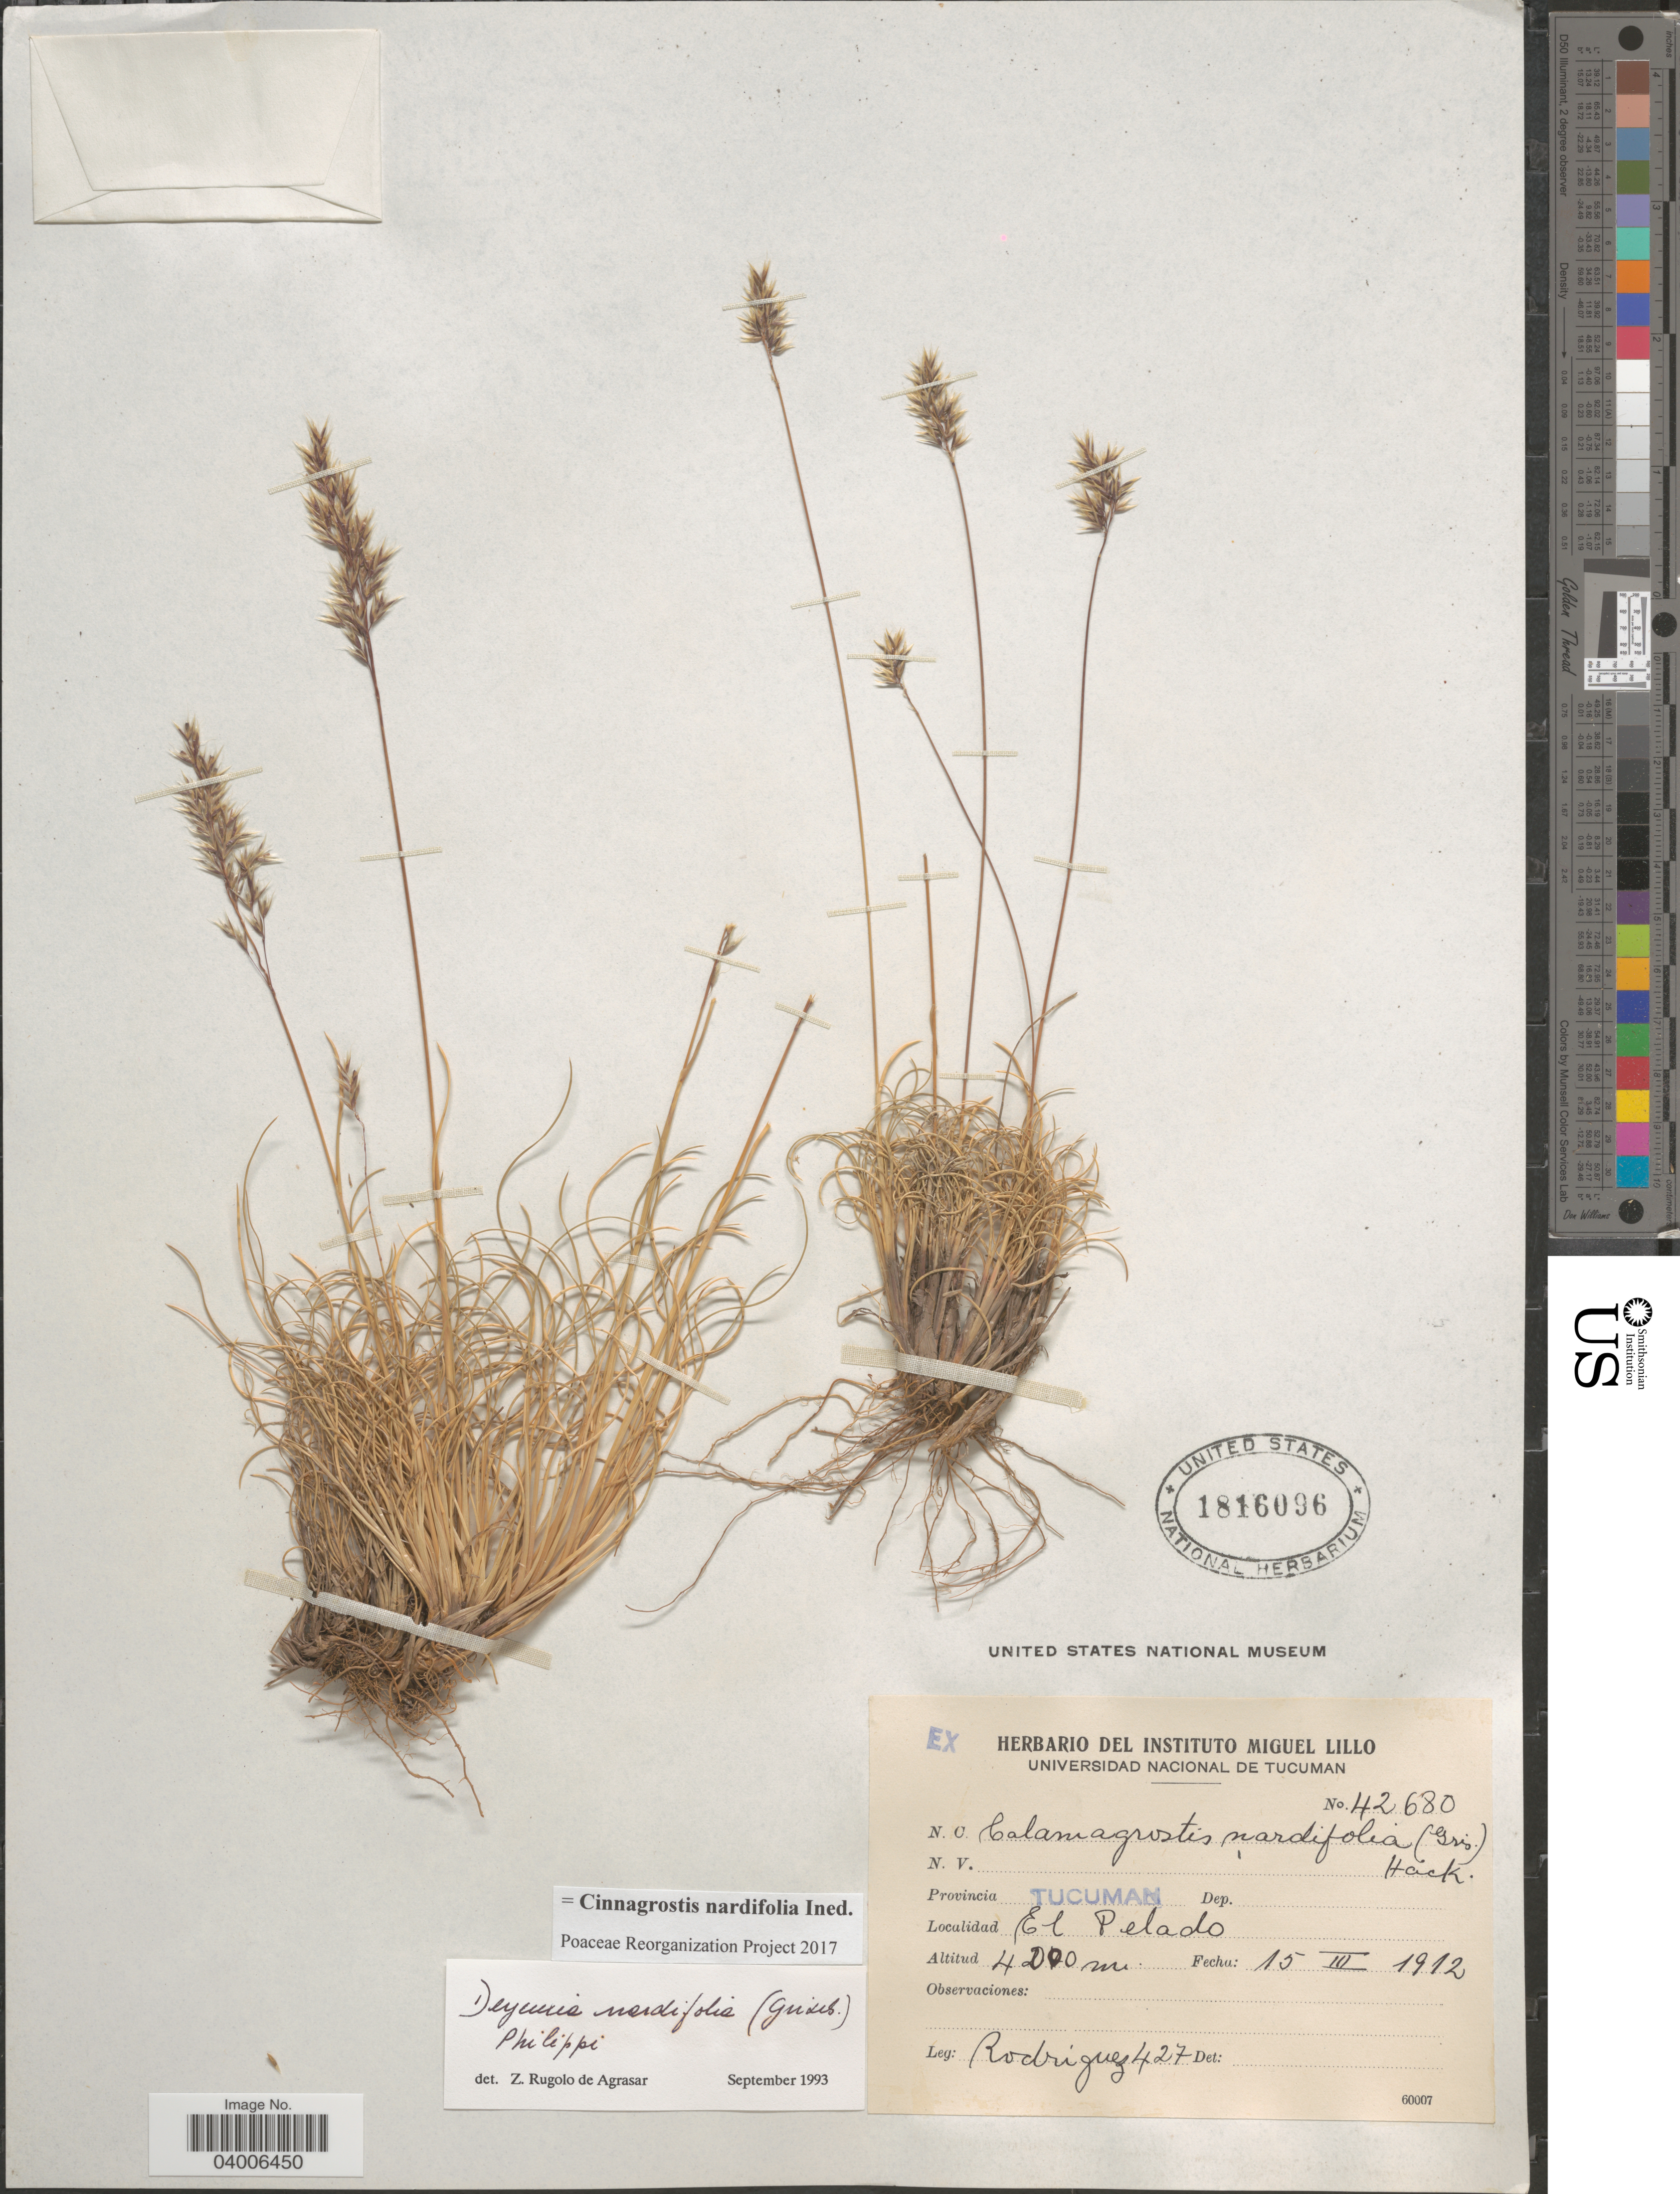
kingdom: Plantae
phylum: Tracheophyta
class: Liliopsida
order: Poales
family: Poaceae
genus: Cinnagrostis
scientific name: Cinnagrostis velutina var. nardifolia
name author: (Griseb.) P.M. Peterson et al.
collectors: Rodriguez, --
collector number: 427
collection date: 1912-03-15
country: Argentina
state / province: Tucuman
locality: El Pelado.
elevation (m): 4000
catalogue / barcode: US 1816096